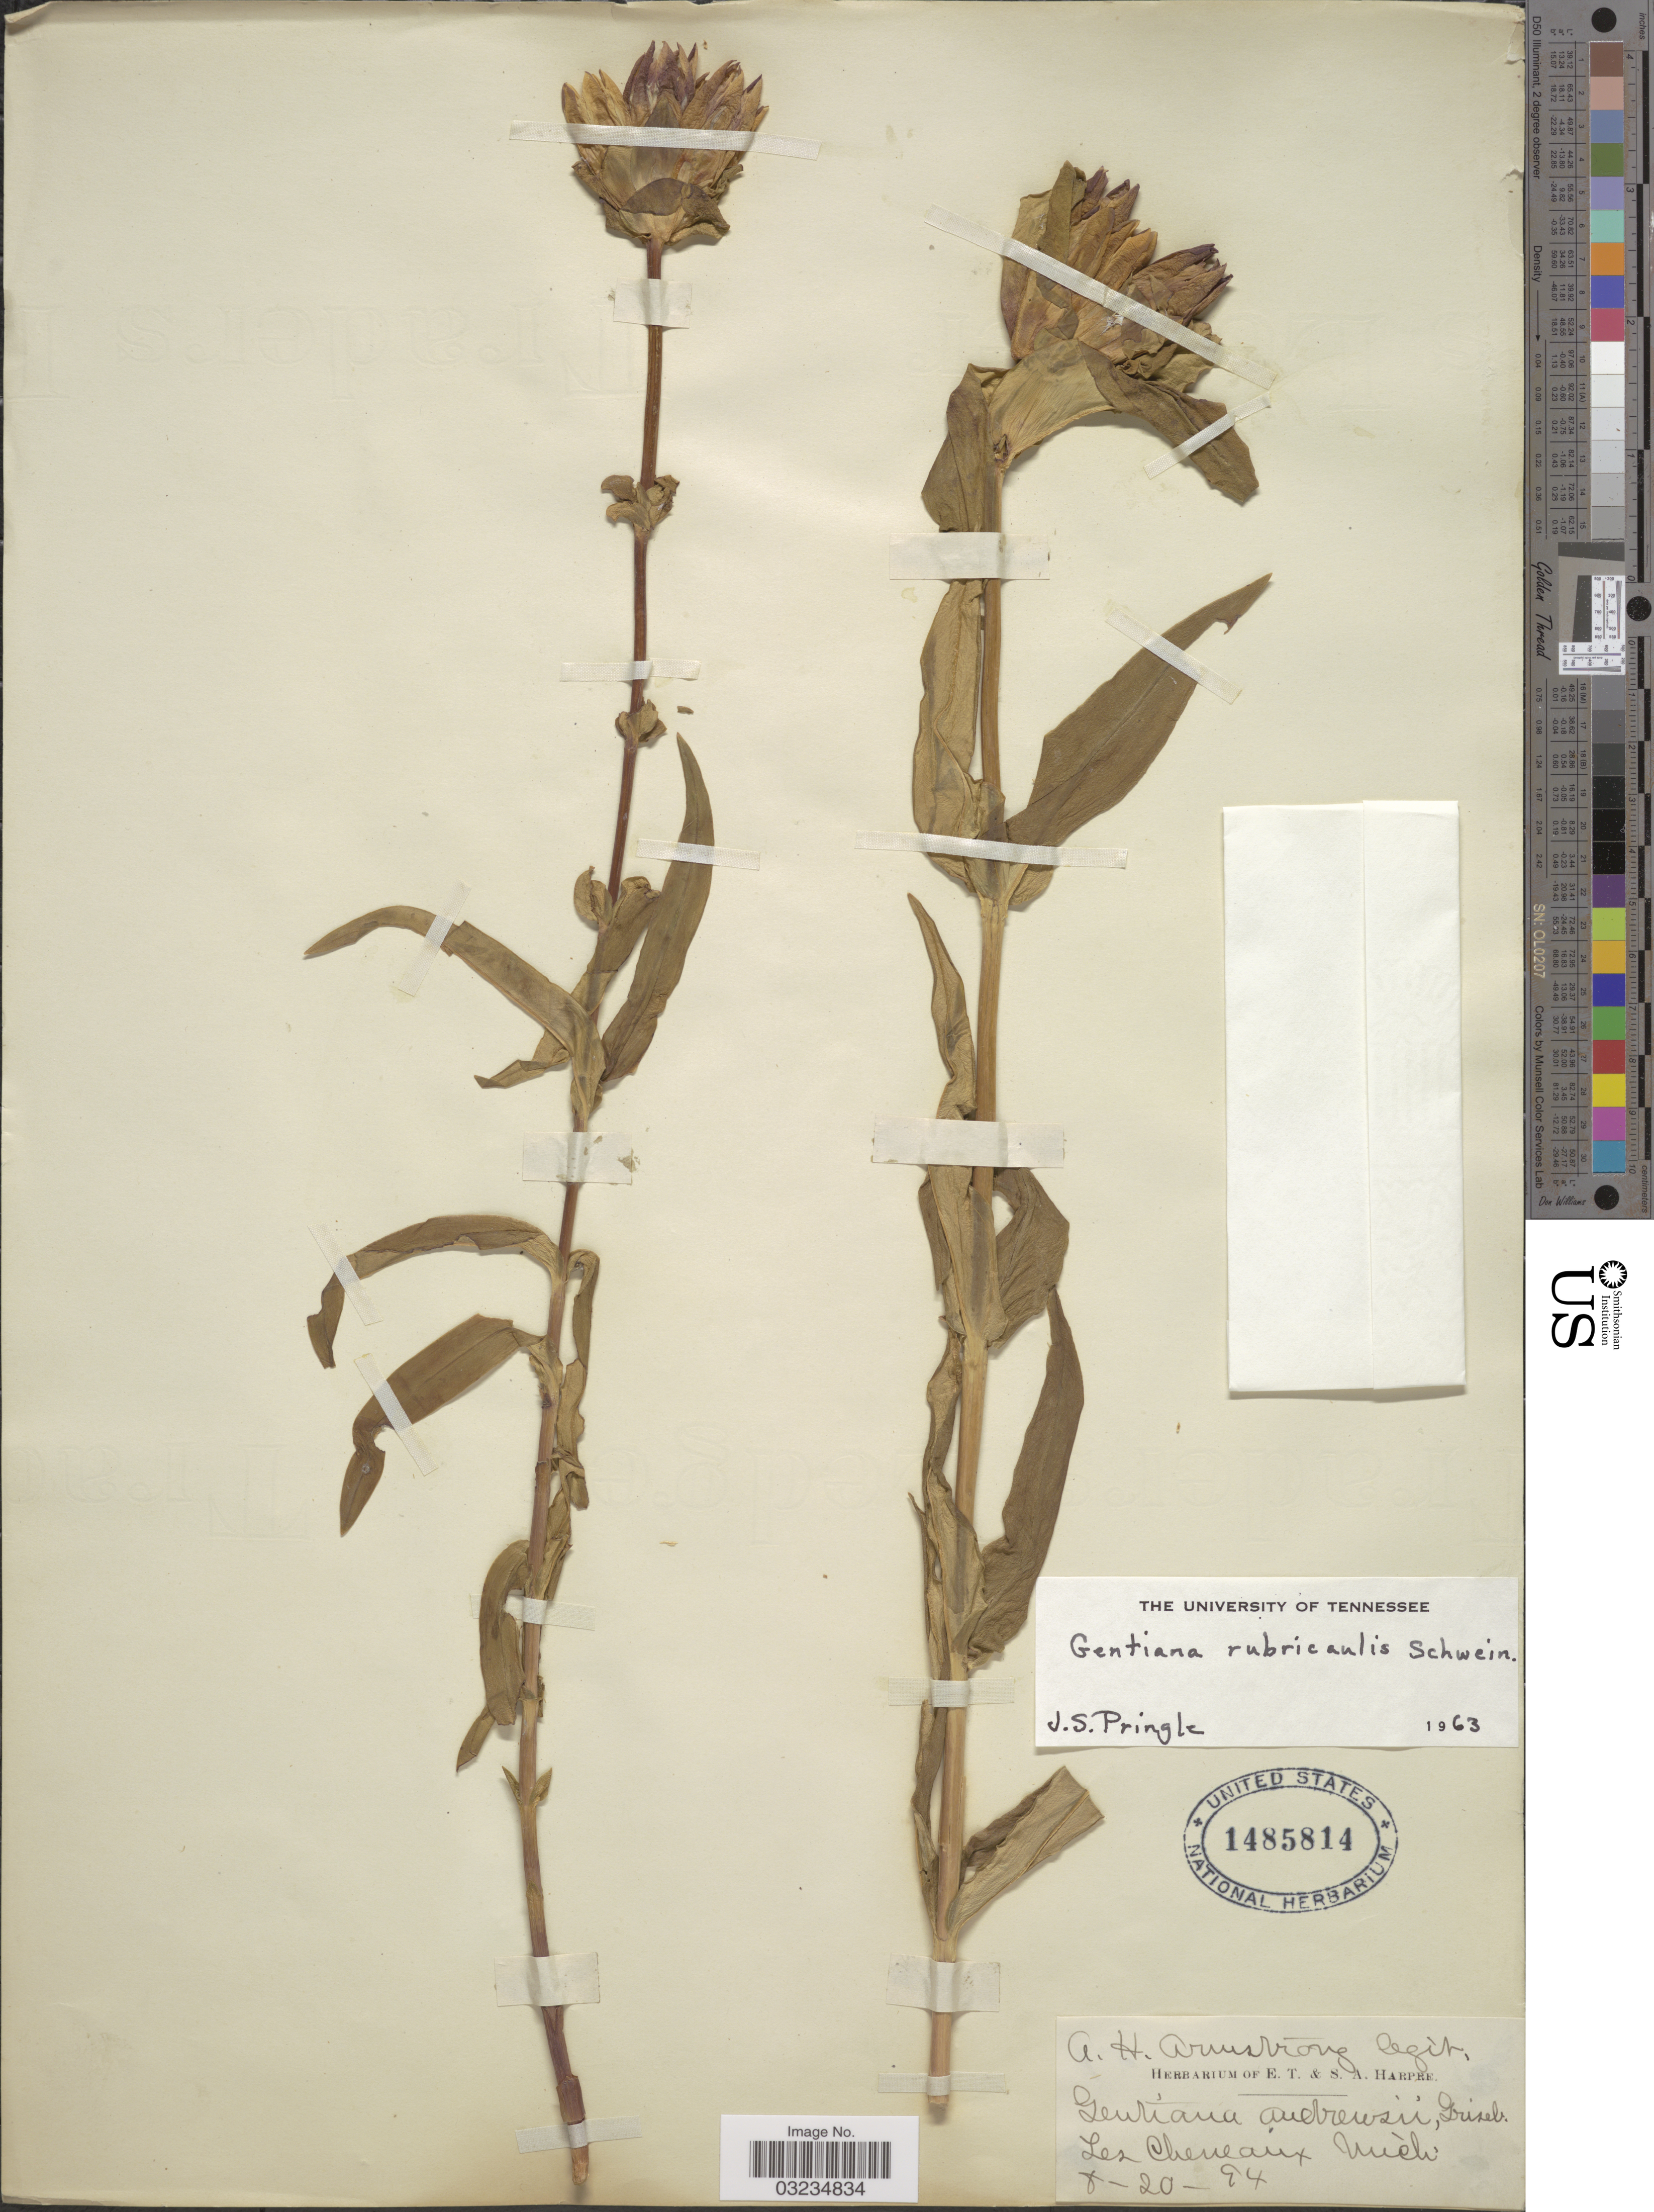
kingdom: Plantae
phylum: Tracheophyta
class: Magnoliopsida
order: Gentianales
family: Gentianaceae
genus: Gentiana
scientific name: Gentiana rubricaulis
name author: Schwein.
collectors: A. Armstrong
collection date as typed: Transcribed d/m/y: 20/8/94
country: United States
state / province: Michigan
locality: Les Cheneaux Mìch.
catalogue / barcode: US 1485814